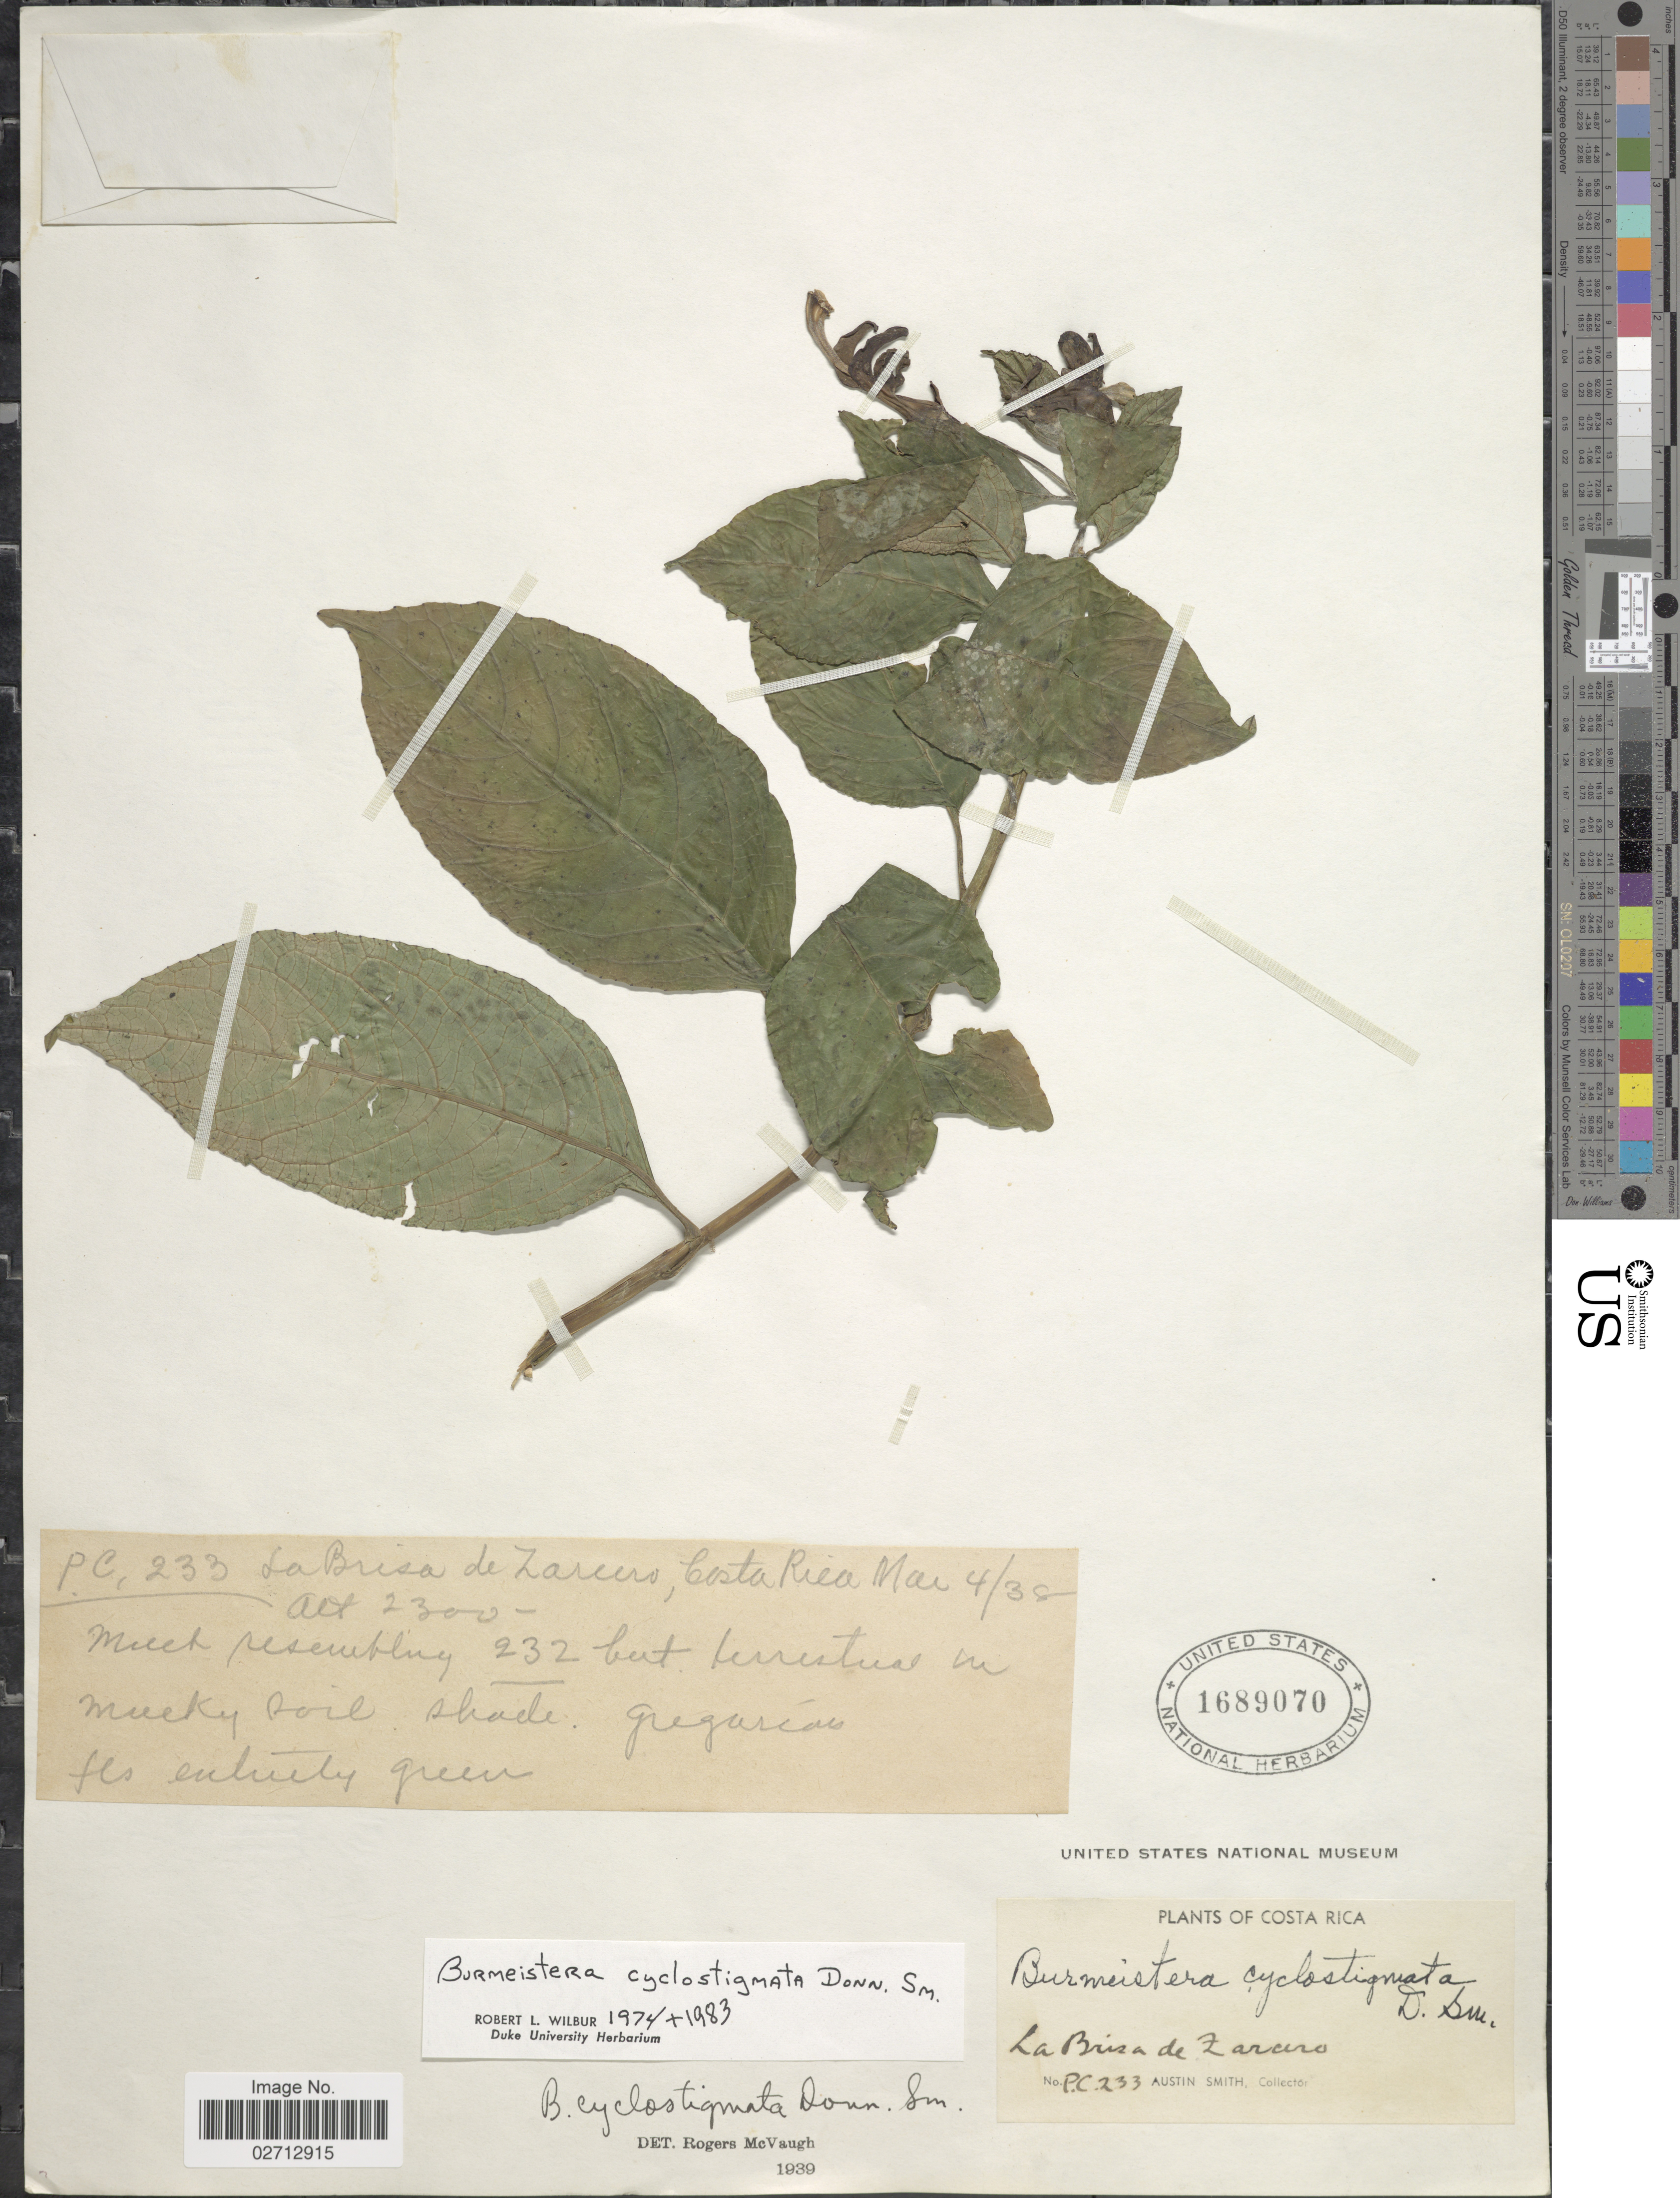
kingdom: Plantae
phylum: Tracheophyta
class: Magnoliopsida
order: Asterales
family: Campanulaceae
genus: Burmeistera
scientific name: Burmeistera cyclostigmata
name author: Donn. Sm.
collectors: Aust P. Smith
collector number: P.C.233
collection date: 1938-03-04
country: Costa Rica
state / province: Alajuela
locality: La Brisa de Zarcero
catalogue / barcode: US 1689070